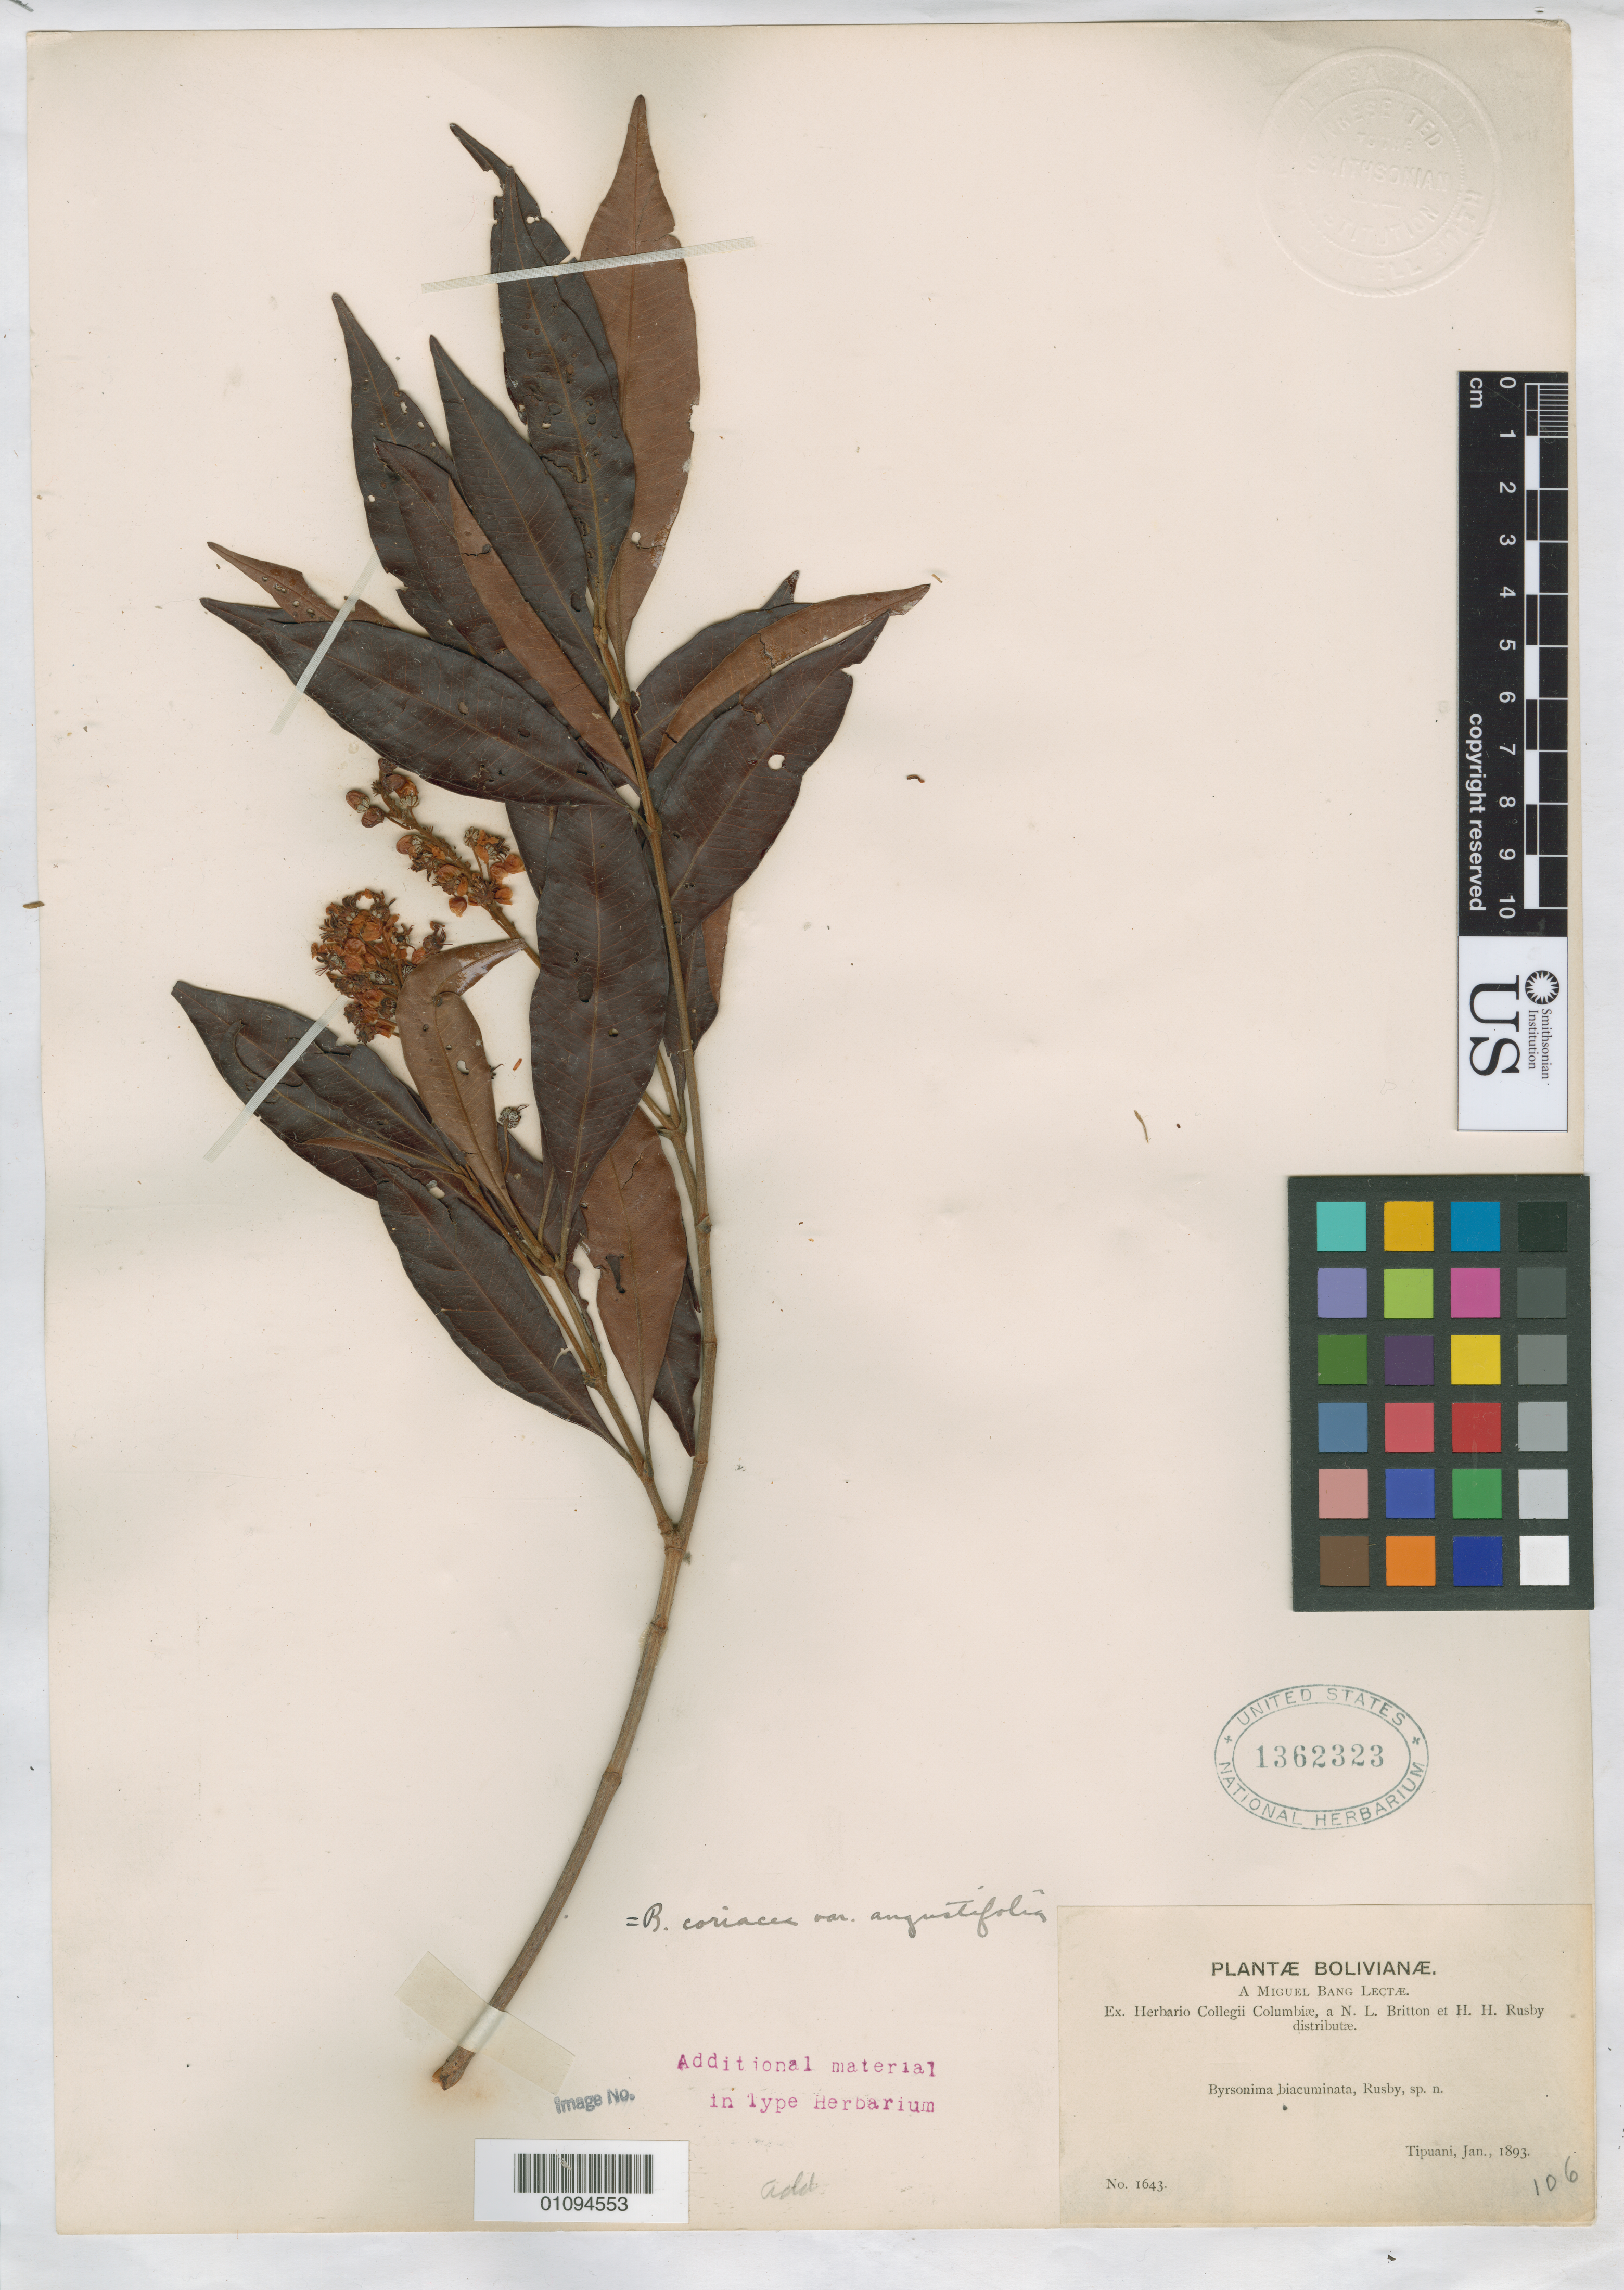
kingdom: Plantae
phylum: Tracheophyta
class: Magnoliopsida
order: Malpighiales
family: Malpighiaceae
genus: Byrsonima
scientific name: Byrsonima biacuminata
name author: Rusby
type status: Type Number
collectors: M. Bang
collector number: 1643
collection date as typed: Jan 1893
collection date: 1893-01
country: Bolivia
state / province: La Paz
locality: Tipuani.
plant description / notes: Dubiously type material. Duplicates collected by Bang on different dates were apparently distributed under this same number. Protologue cites collection date as Dec 1892 and only specimens with that date are definitely type material; duplicates dated Jan 1893 are probably original material but not types.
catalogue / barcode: US 1362323